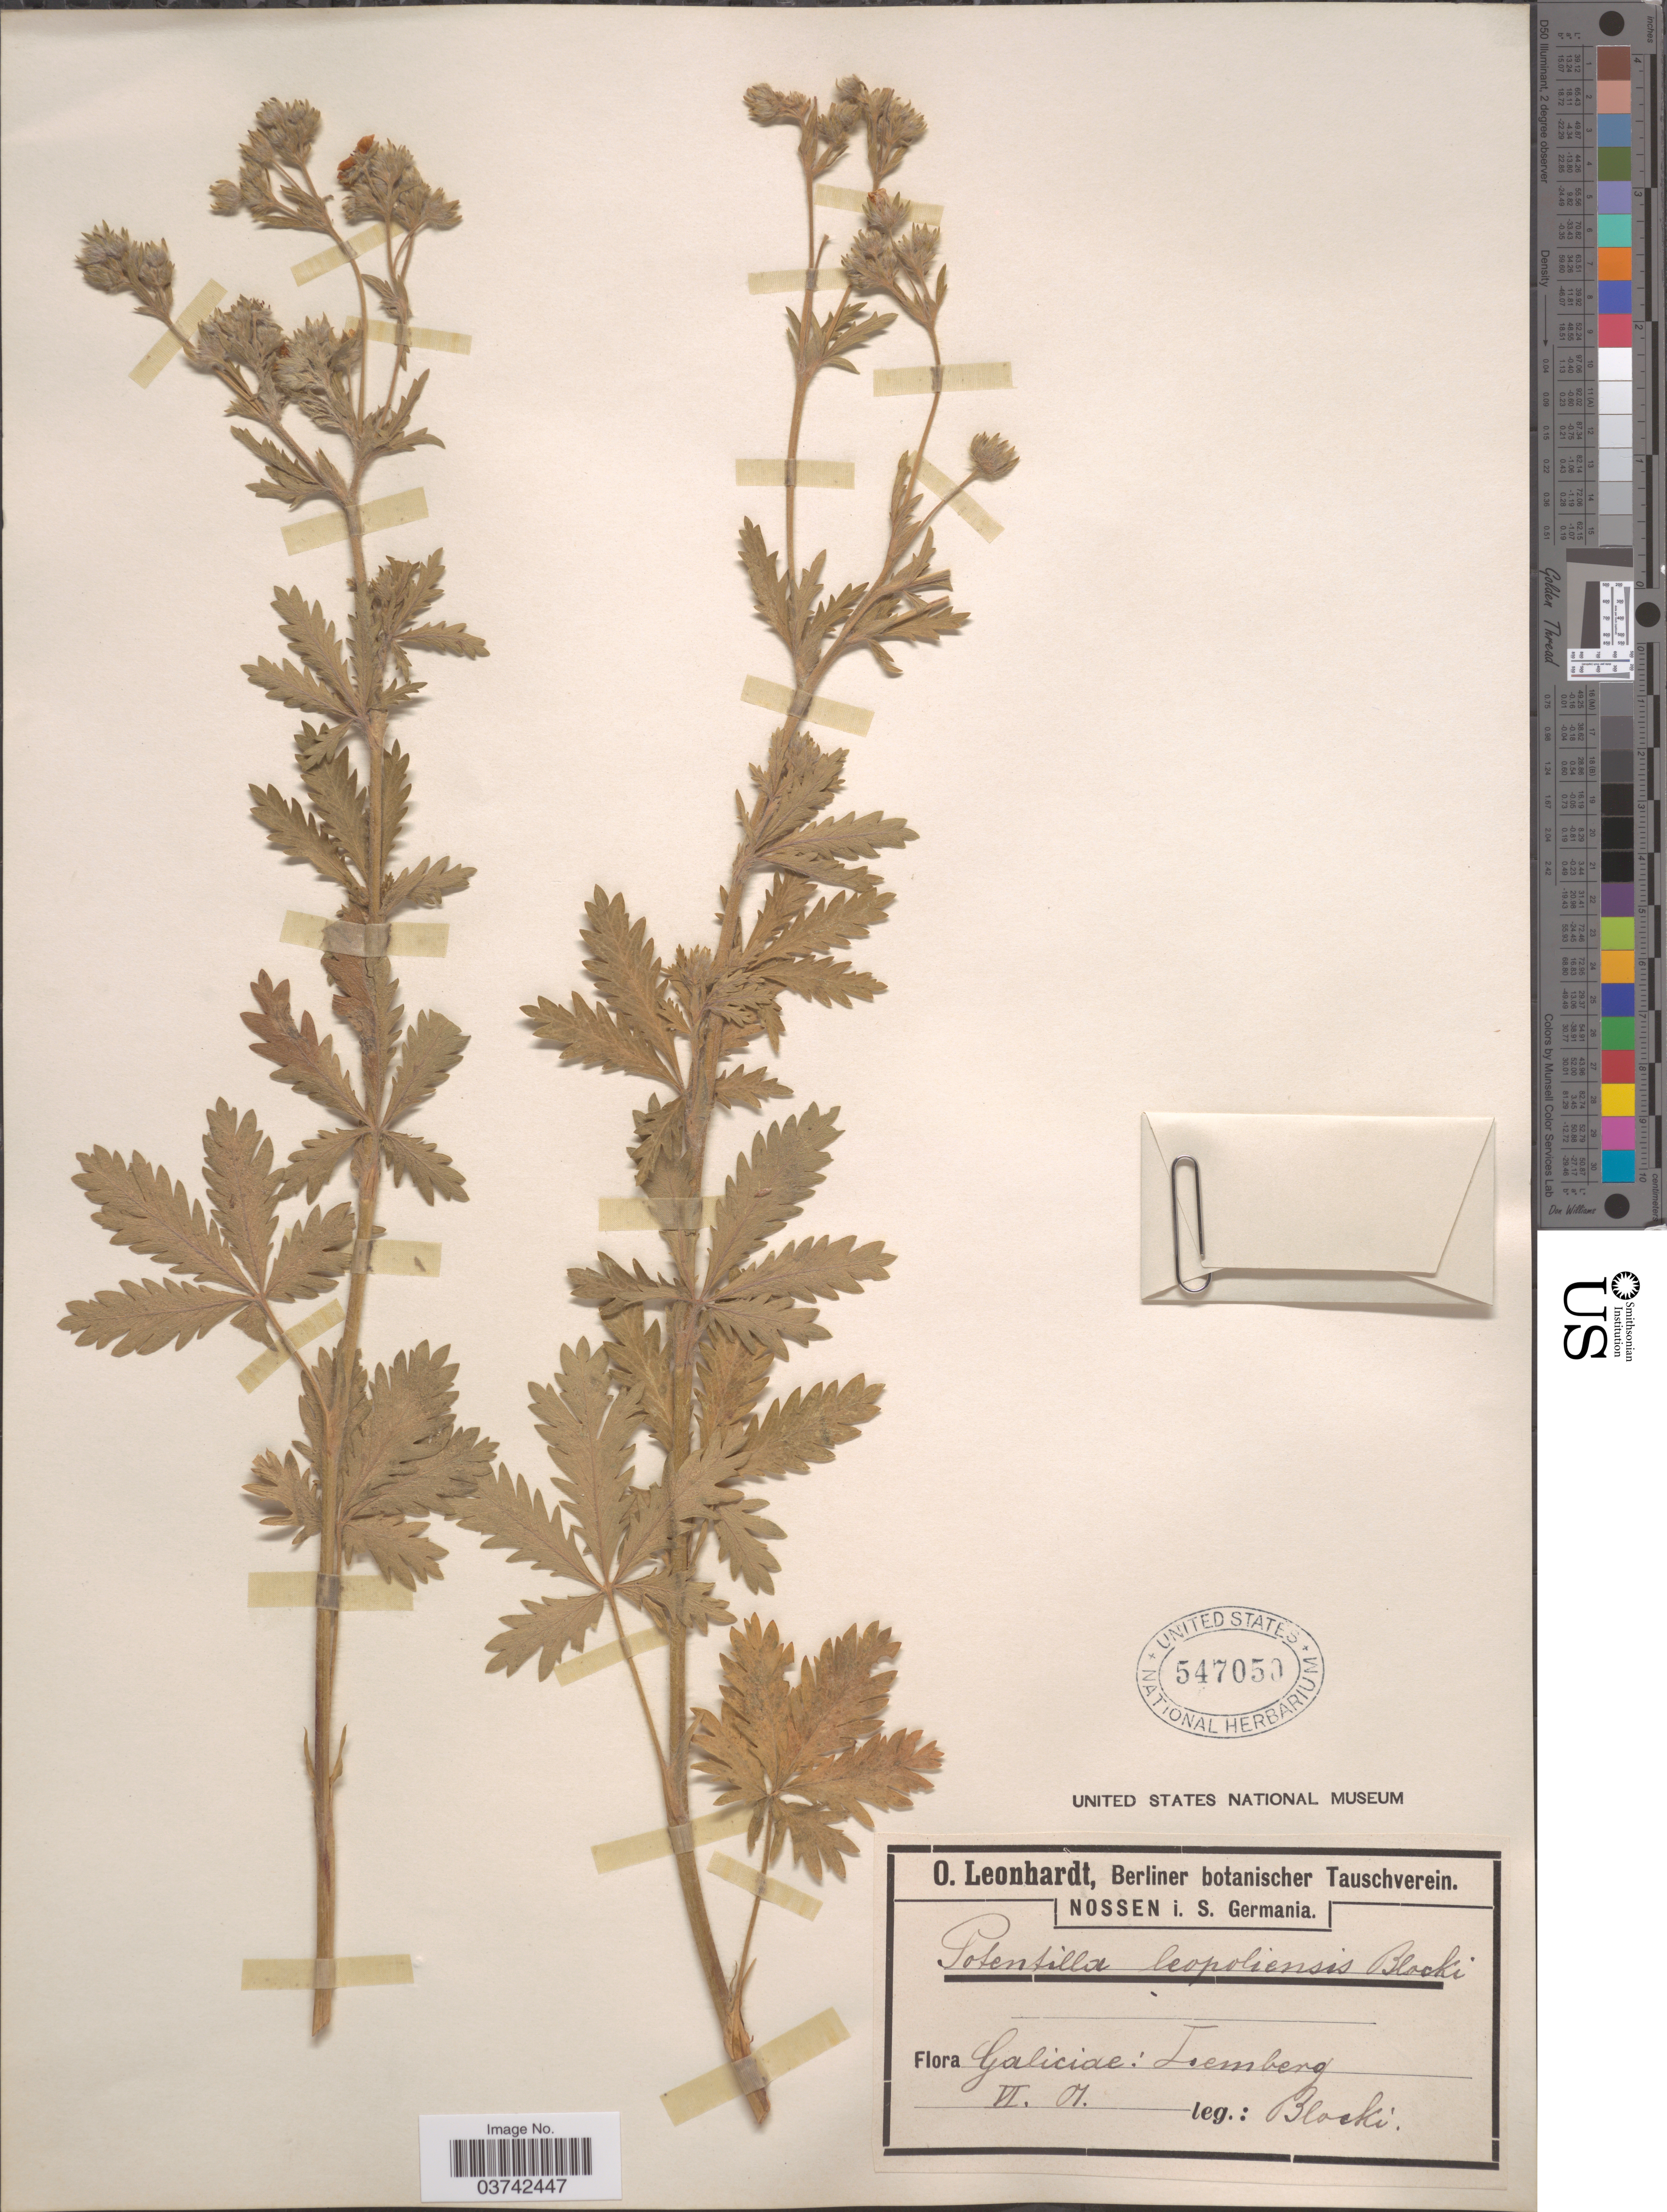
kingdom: Plantae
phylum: Tracheophyta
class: Magnoliopsida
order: Rosales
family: Rosaceae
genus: Potentilla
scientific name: Potentilla leopoliensis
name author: Blocki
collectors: Blocki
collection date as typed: Transcribed d/m/y: /6/1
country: Ukraine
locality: Lemberg.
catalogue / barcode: US 547050